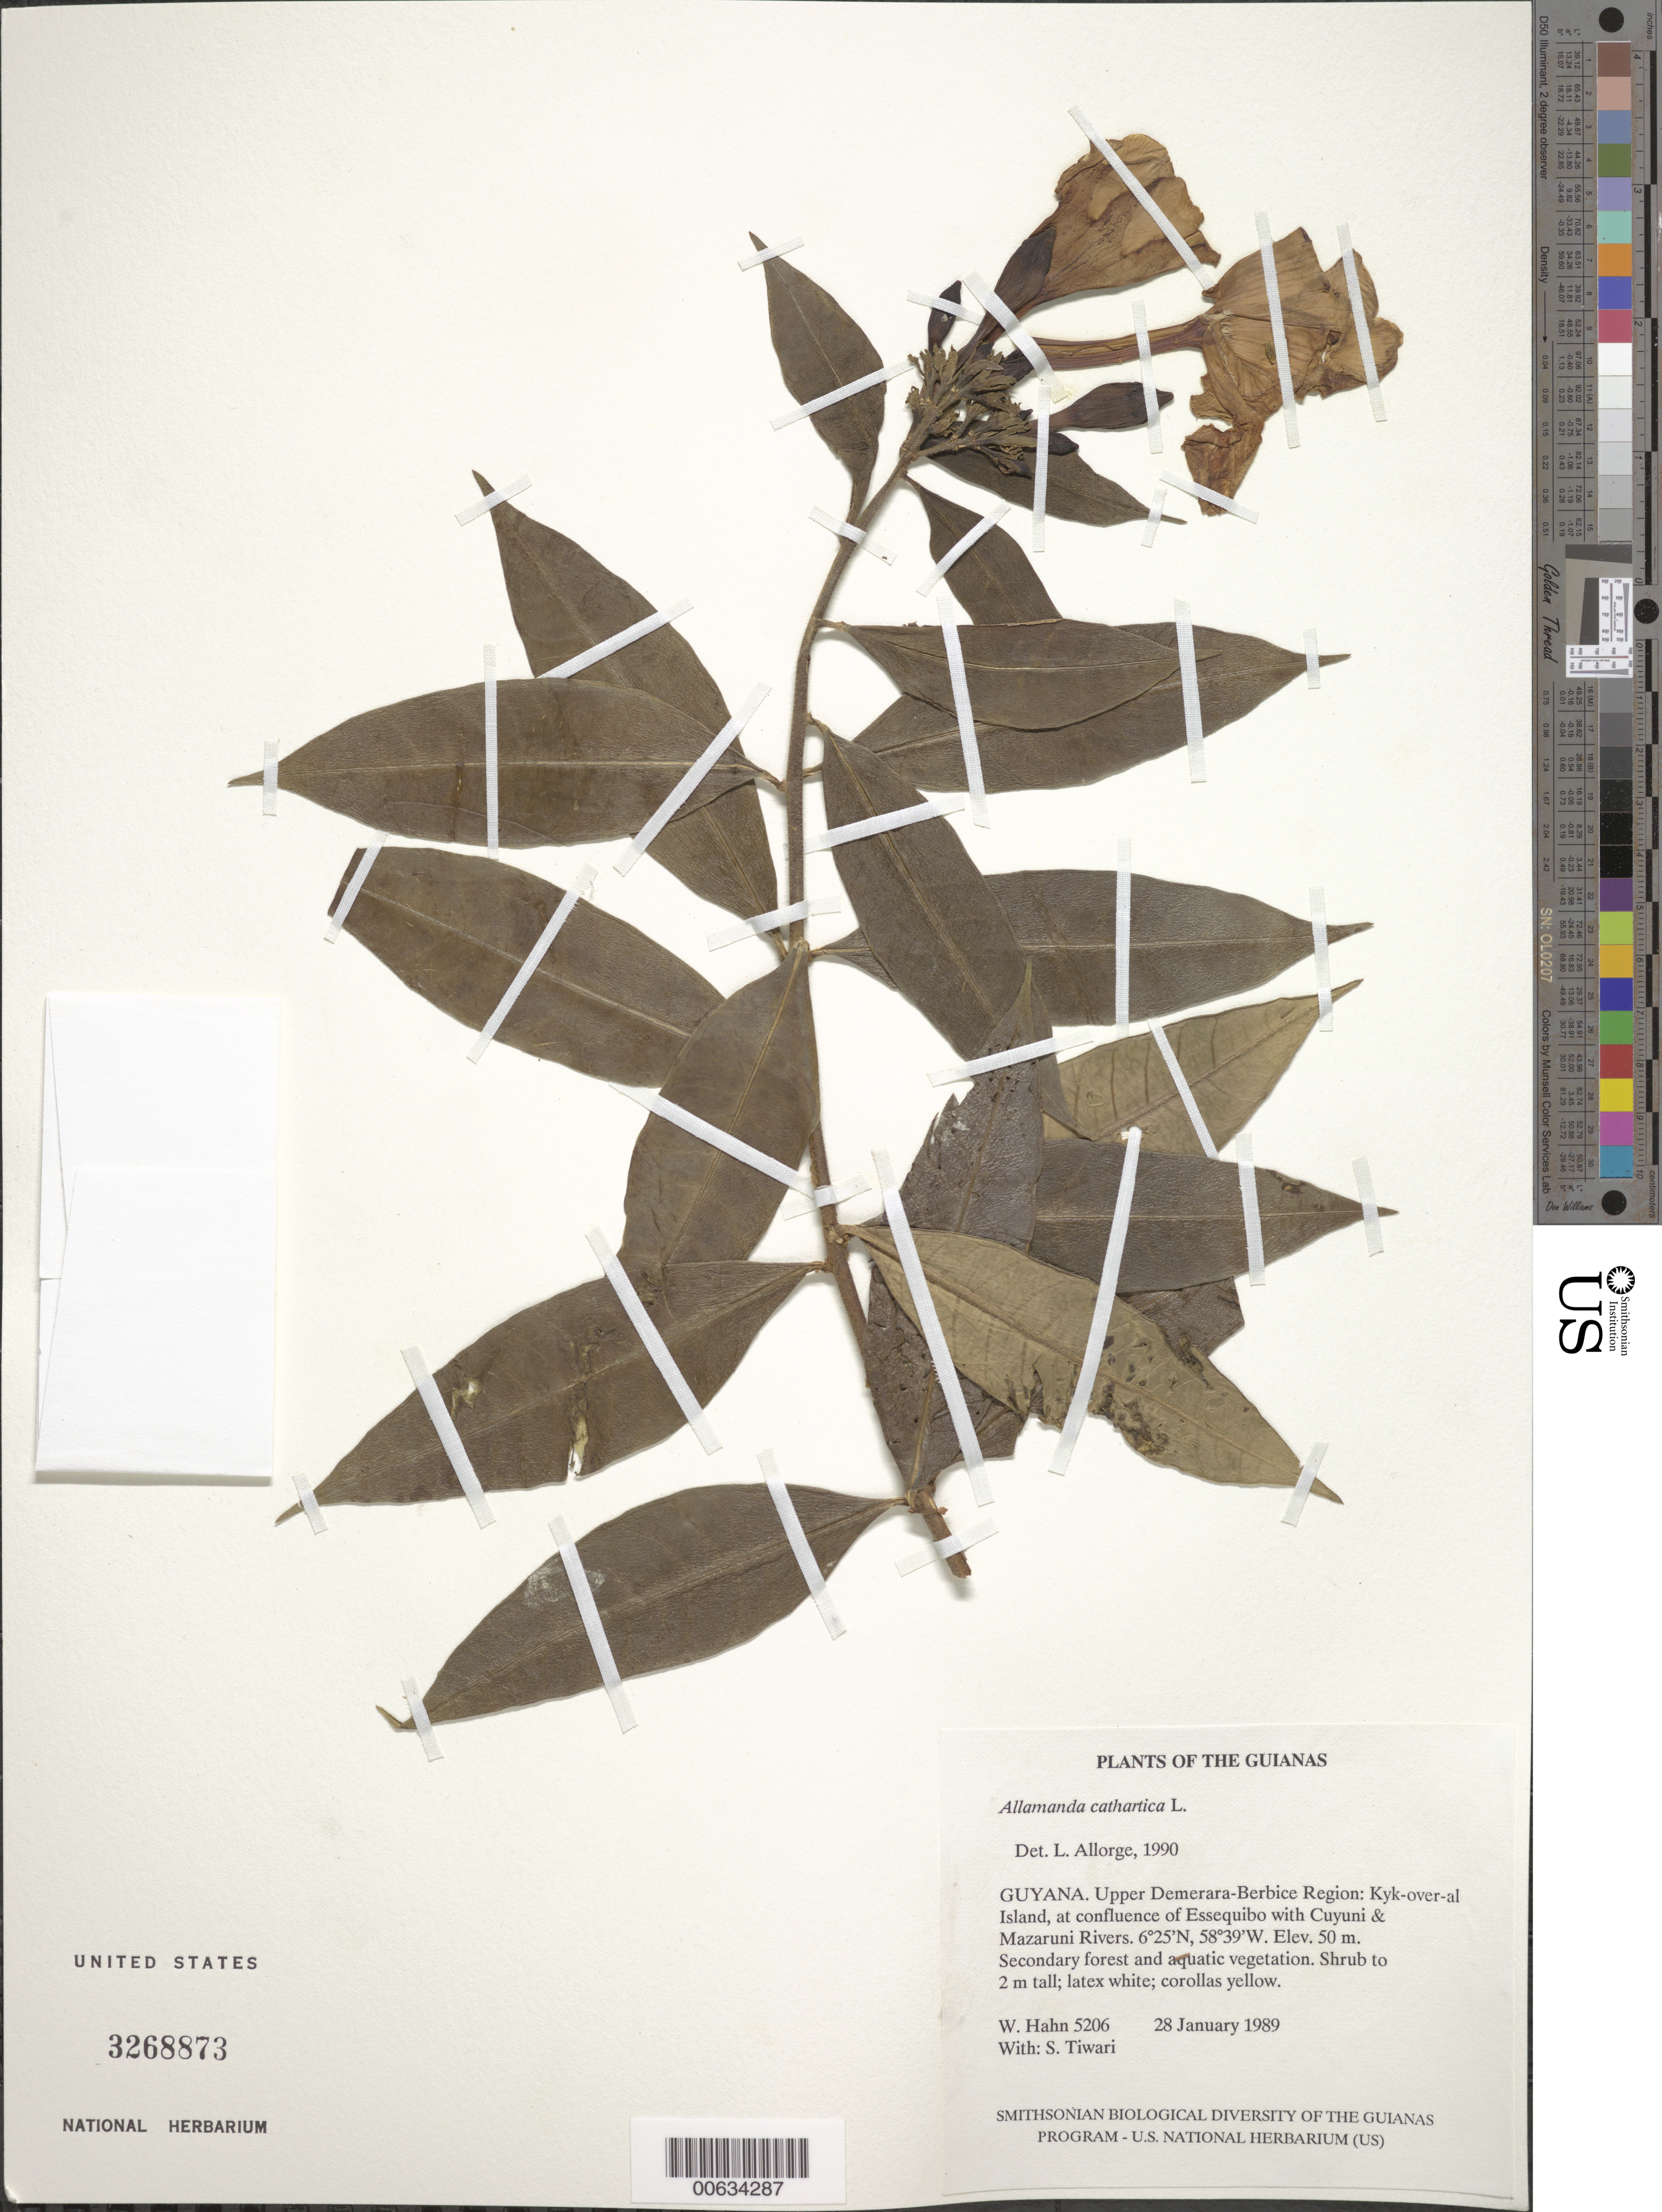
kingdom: Plantae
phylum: Tracheophyta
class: Magnoliopsida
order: Gentianales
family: Apocynaceae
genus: Allamanda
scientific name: Allamanda cathartica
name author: L.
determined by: Allorge, L.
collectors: W. Hahn & S. Tiwari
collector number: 5206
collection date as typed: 28 January 1989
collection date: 1989-01-28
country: Guyana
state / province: U. Demerara-Berbice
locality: Kyk-over-al Island, at confluence of Essequibo with Cuyuni & Mazaruni Rivers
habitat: Secondary forest and aquatic vegetation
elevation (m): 50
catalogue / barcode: US 3268873